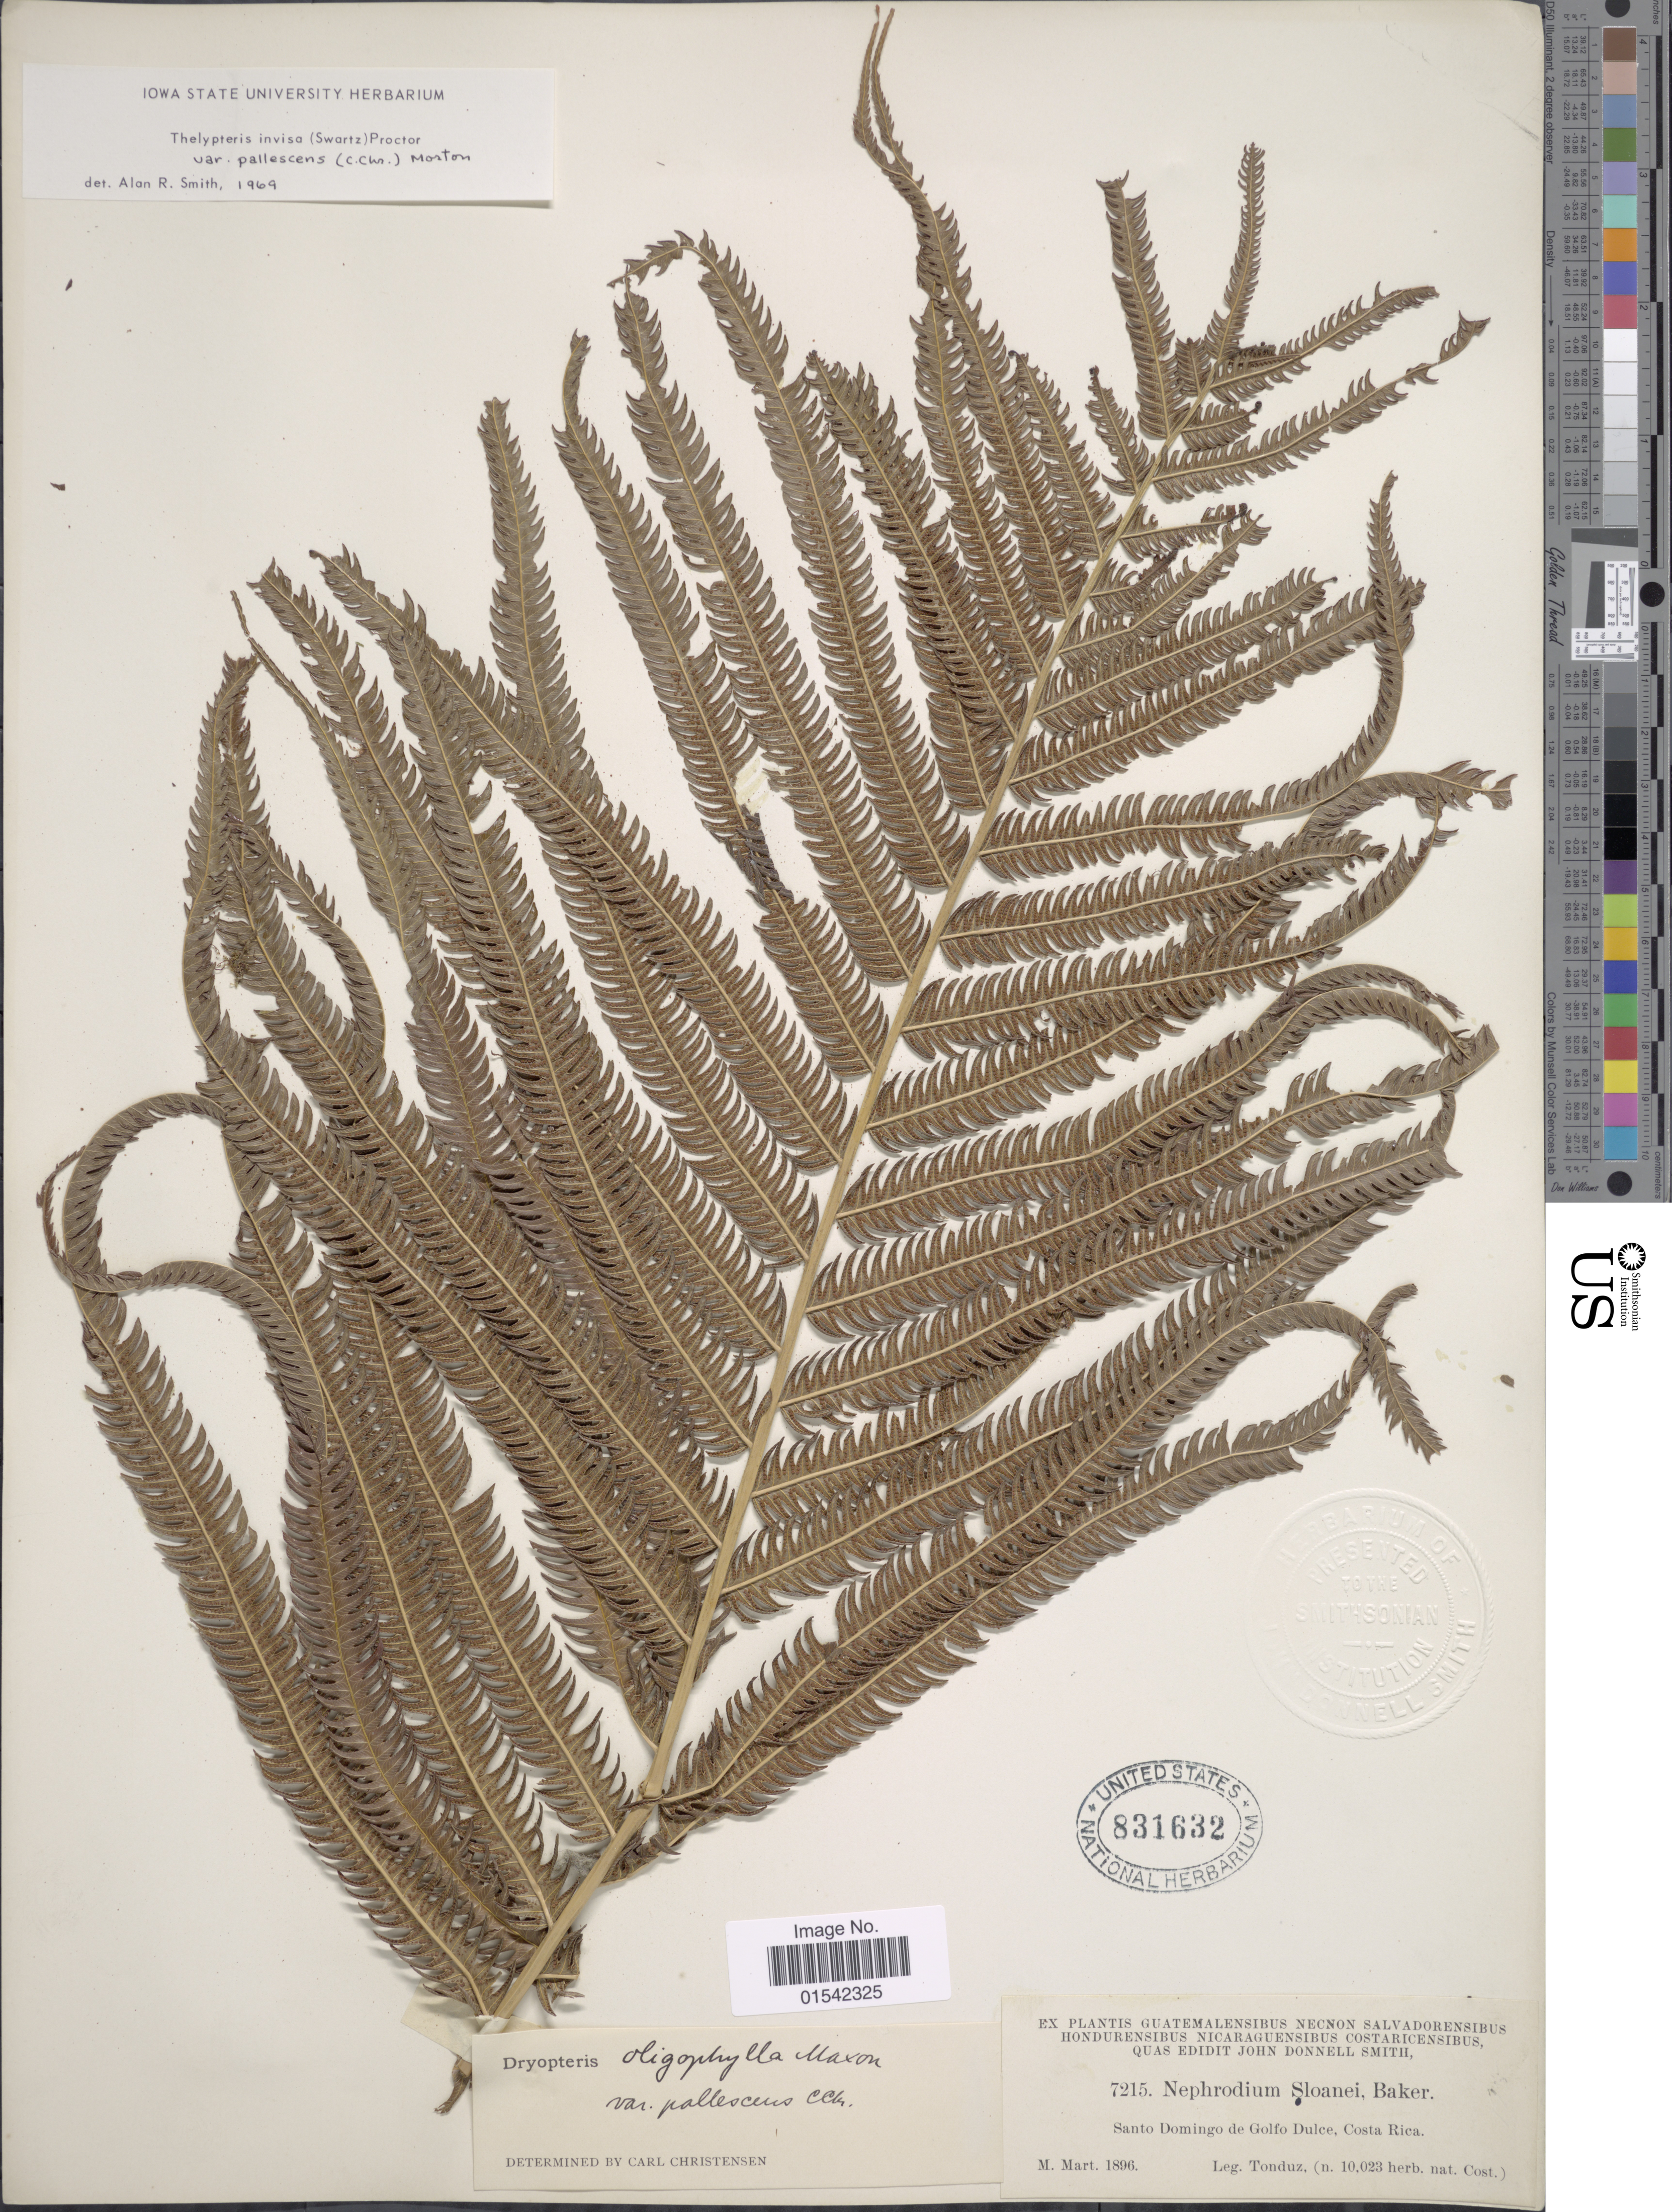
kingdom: Plantae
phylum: Tracheophyta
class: Polypodiopsida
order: Polypodiales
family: Thelypteridaceae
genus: Cyclosorus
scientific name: Cyclosorus grandis (A.R. Sm.) comb. nov., ined 2015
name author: (A.R. Sm.)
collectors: A. Tonduz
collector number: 7215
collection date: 1896-03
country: Costa Rica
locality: Santo Domingo de Golfo Dulce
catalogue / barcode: US 831632